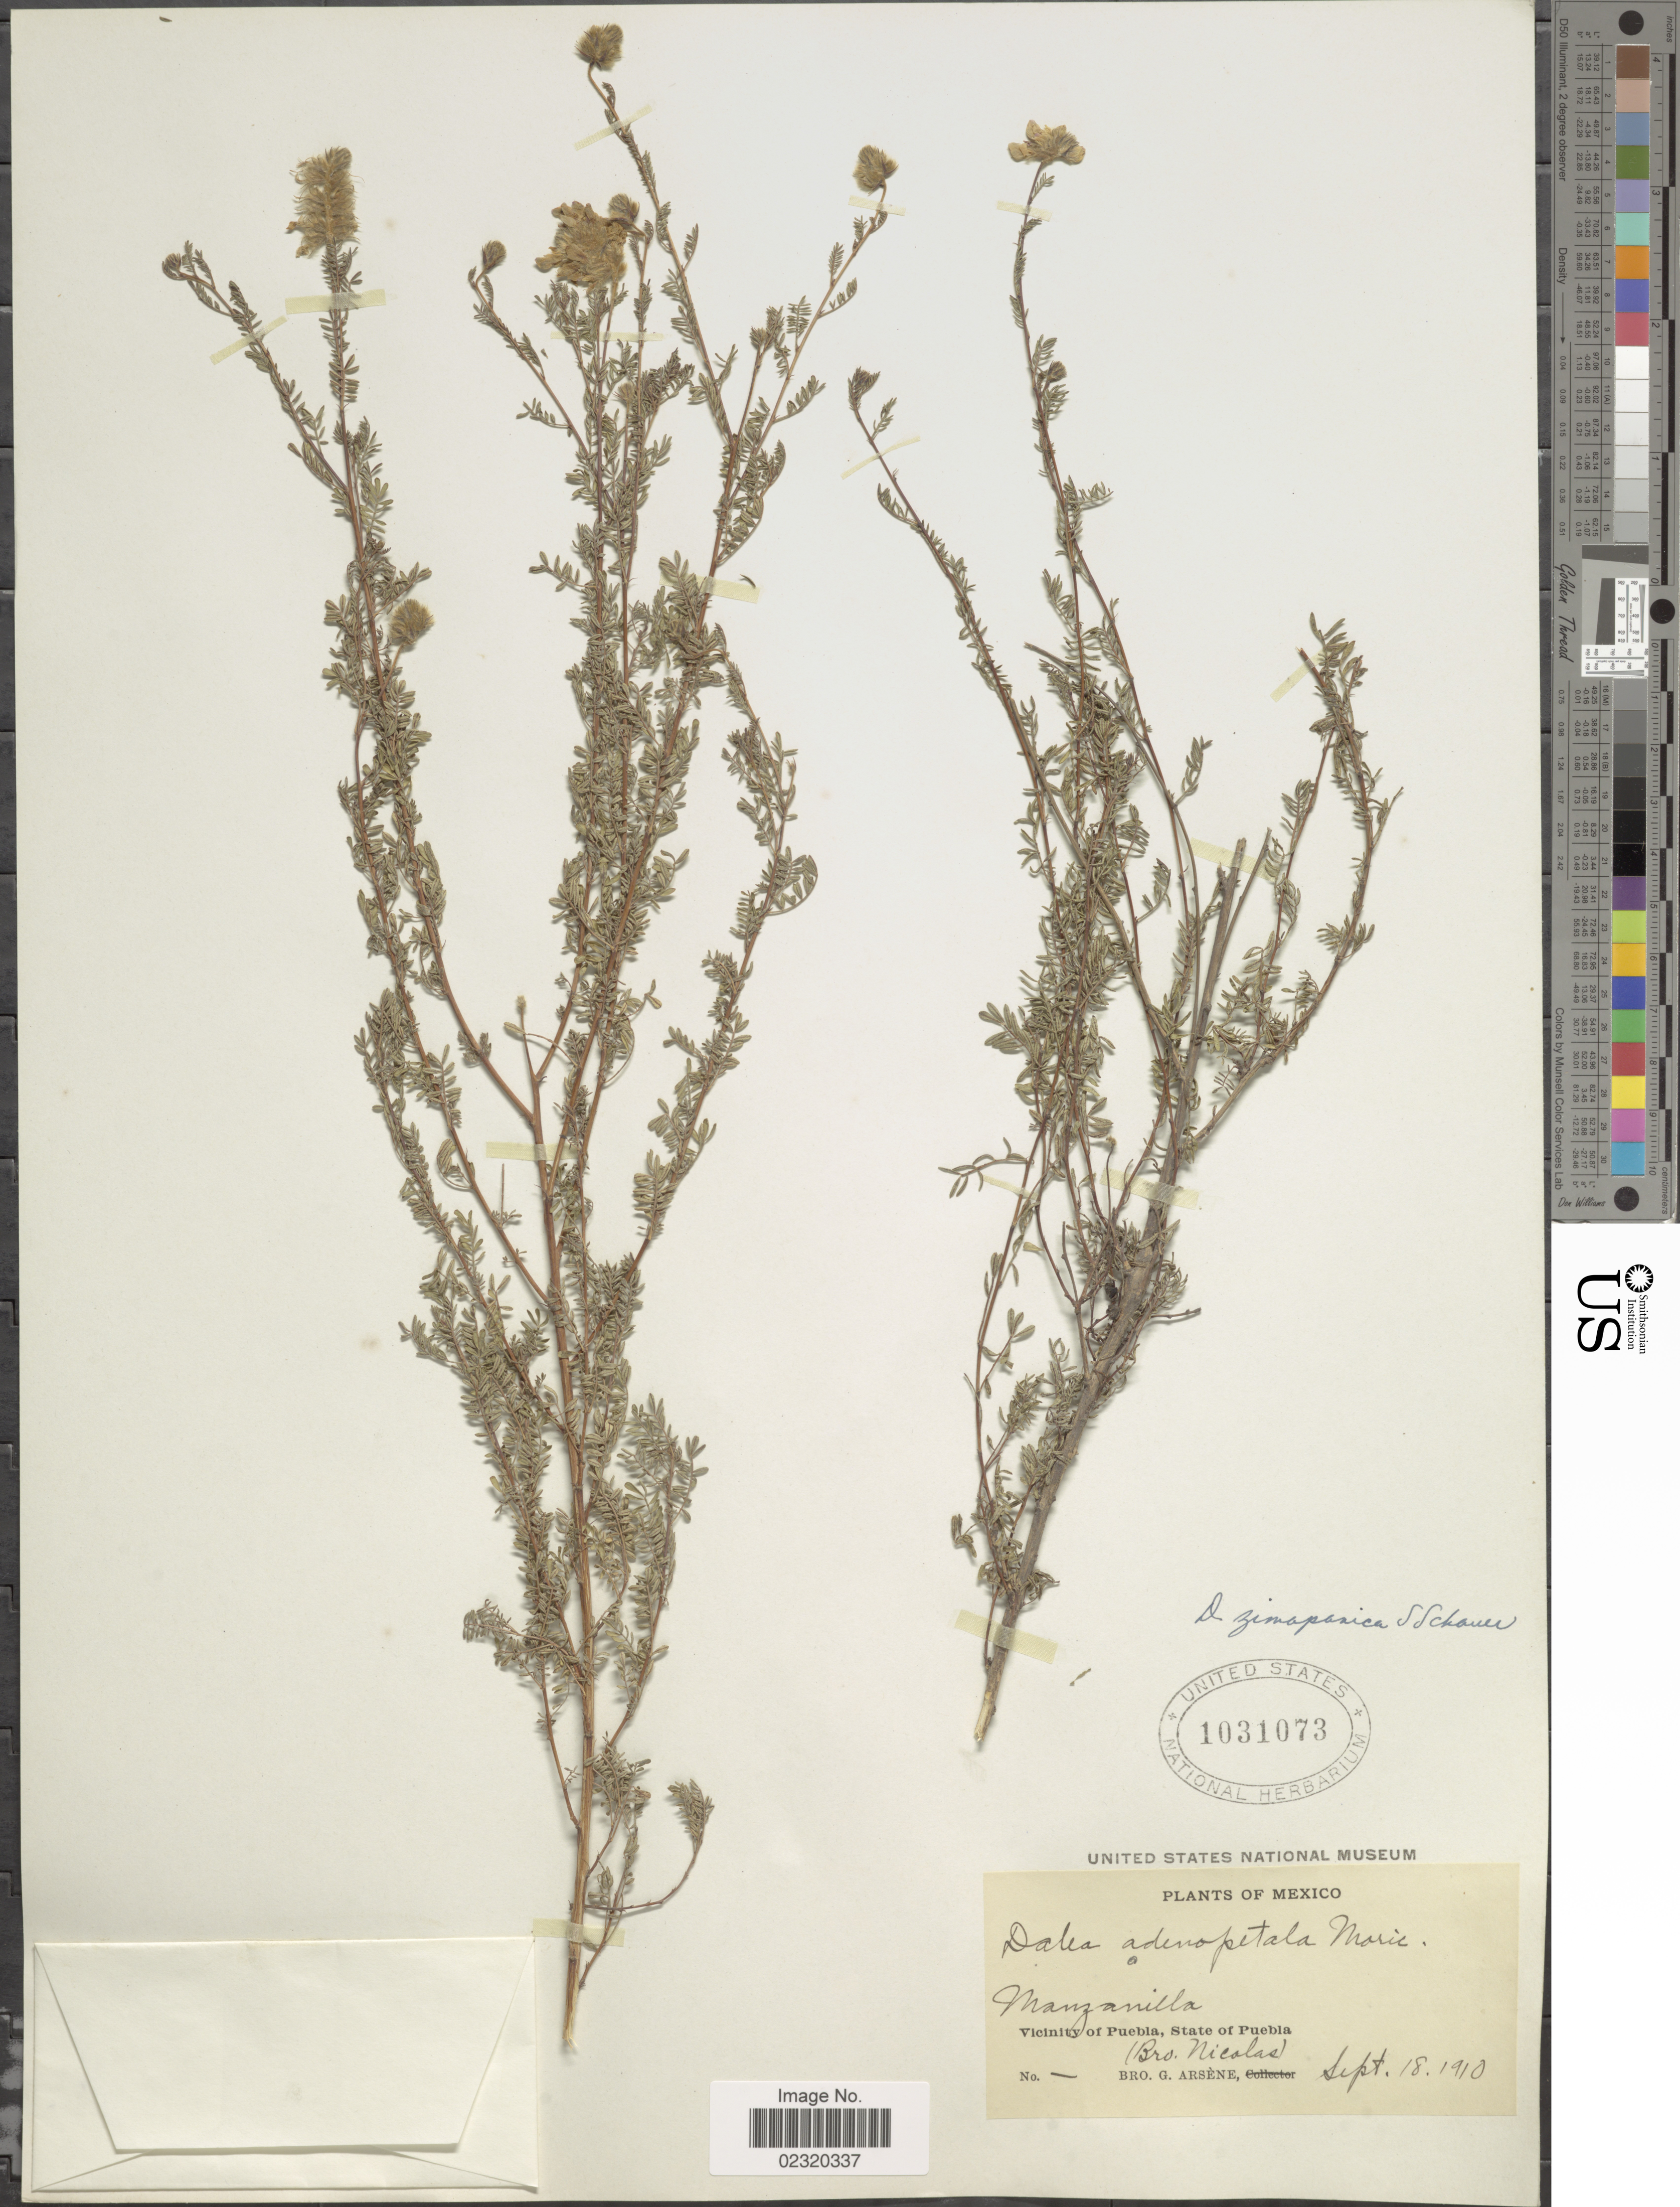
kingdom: Plantae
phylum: Tracheophyta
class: Magnoliopsida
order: Fabales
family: Fabaceae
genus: Dalea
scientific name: Dalea zimapanica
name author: S. Schauer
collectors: Bro. Nicolas & Bro. G. Arsène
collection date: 1910-09-18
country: Mexico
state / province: Puebla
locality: Manzanilla, Vicinity of Puebla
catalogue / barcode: US 1031073